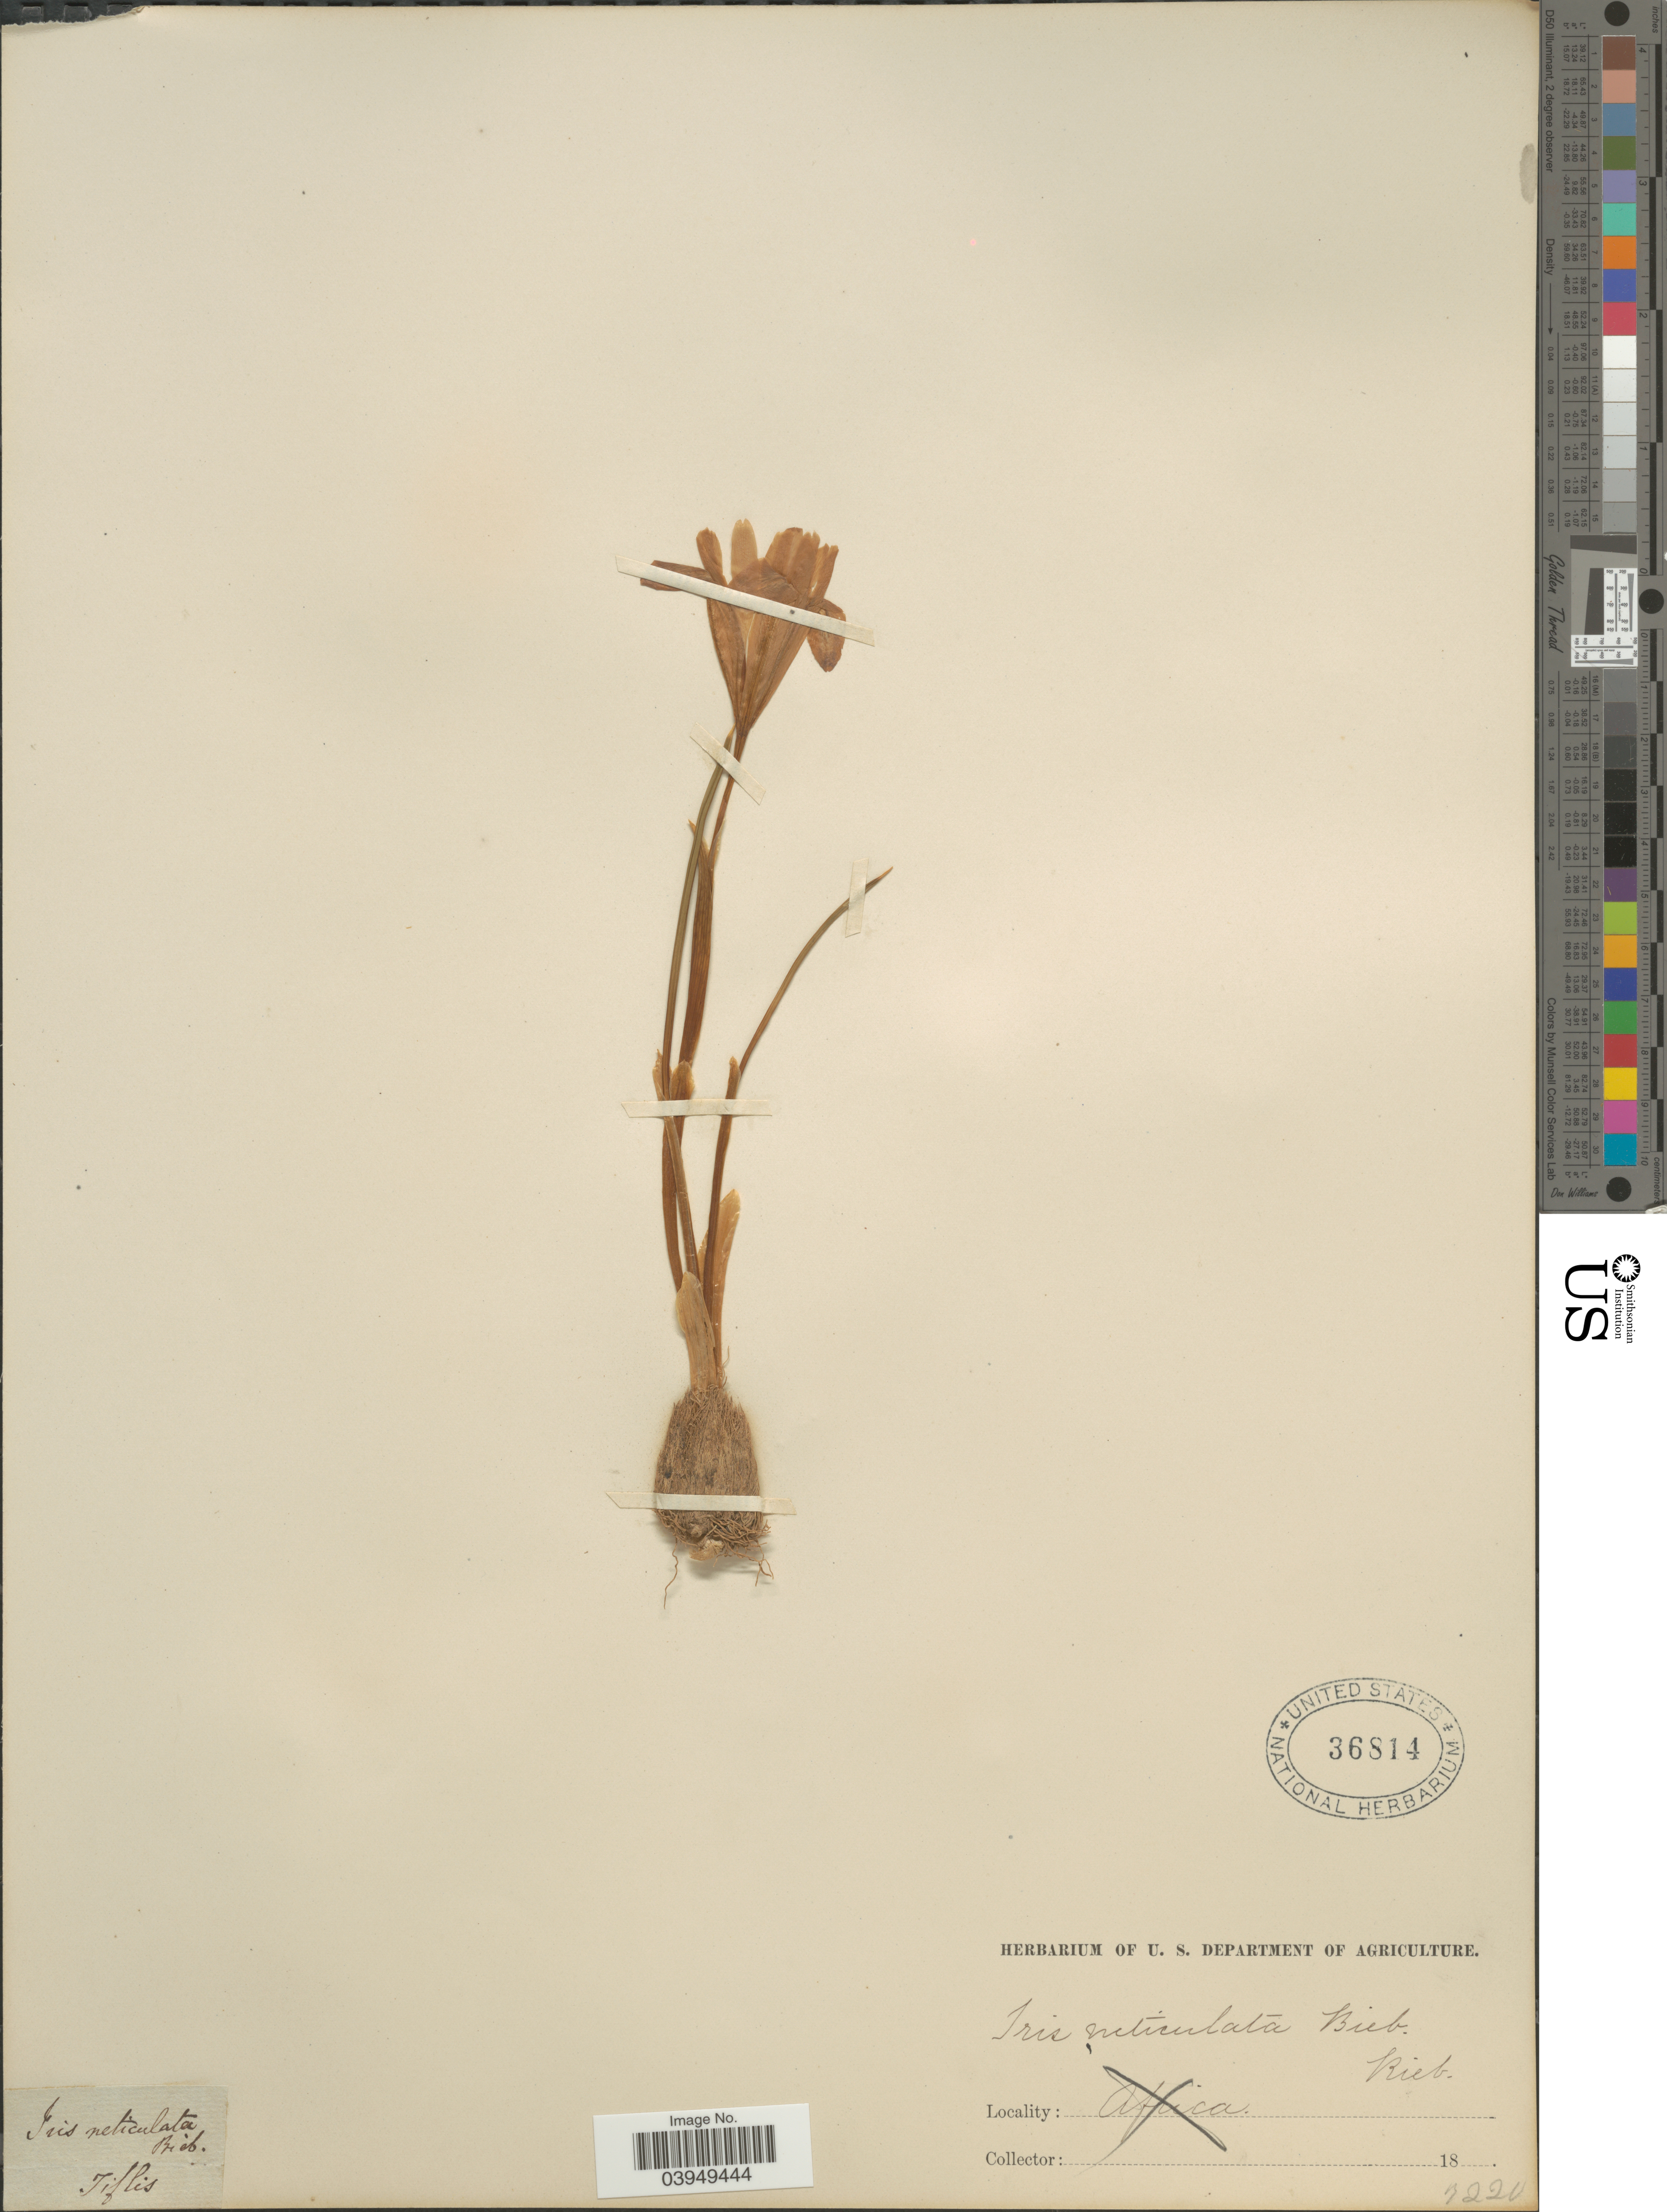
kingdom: Plantae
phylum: Tracheophyta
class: Liliopsida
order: Asparagales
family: Iridaceae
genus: Iris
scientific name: Iris reticulata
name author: M. Bieb.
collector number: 7220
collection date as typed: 18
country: Georgia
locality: Tiflis.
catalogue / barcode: US 36814